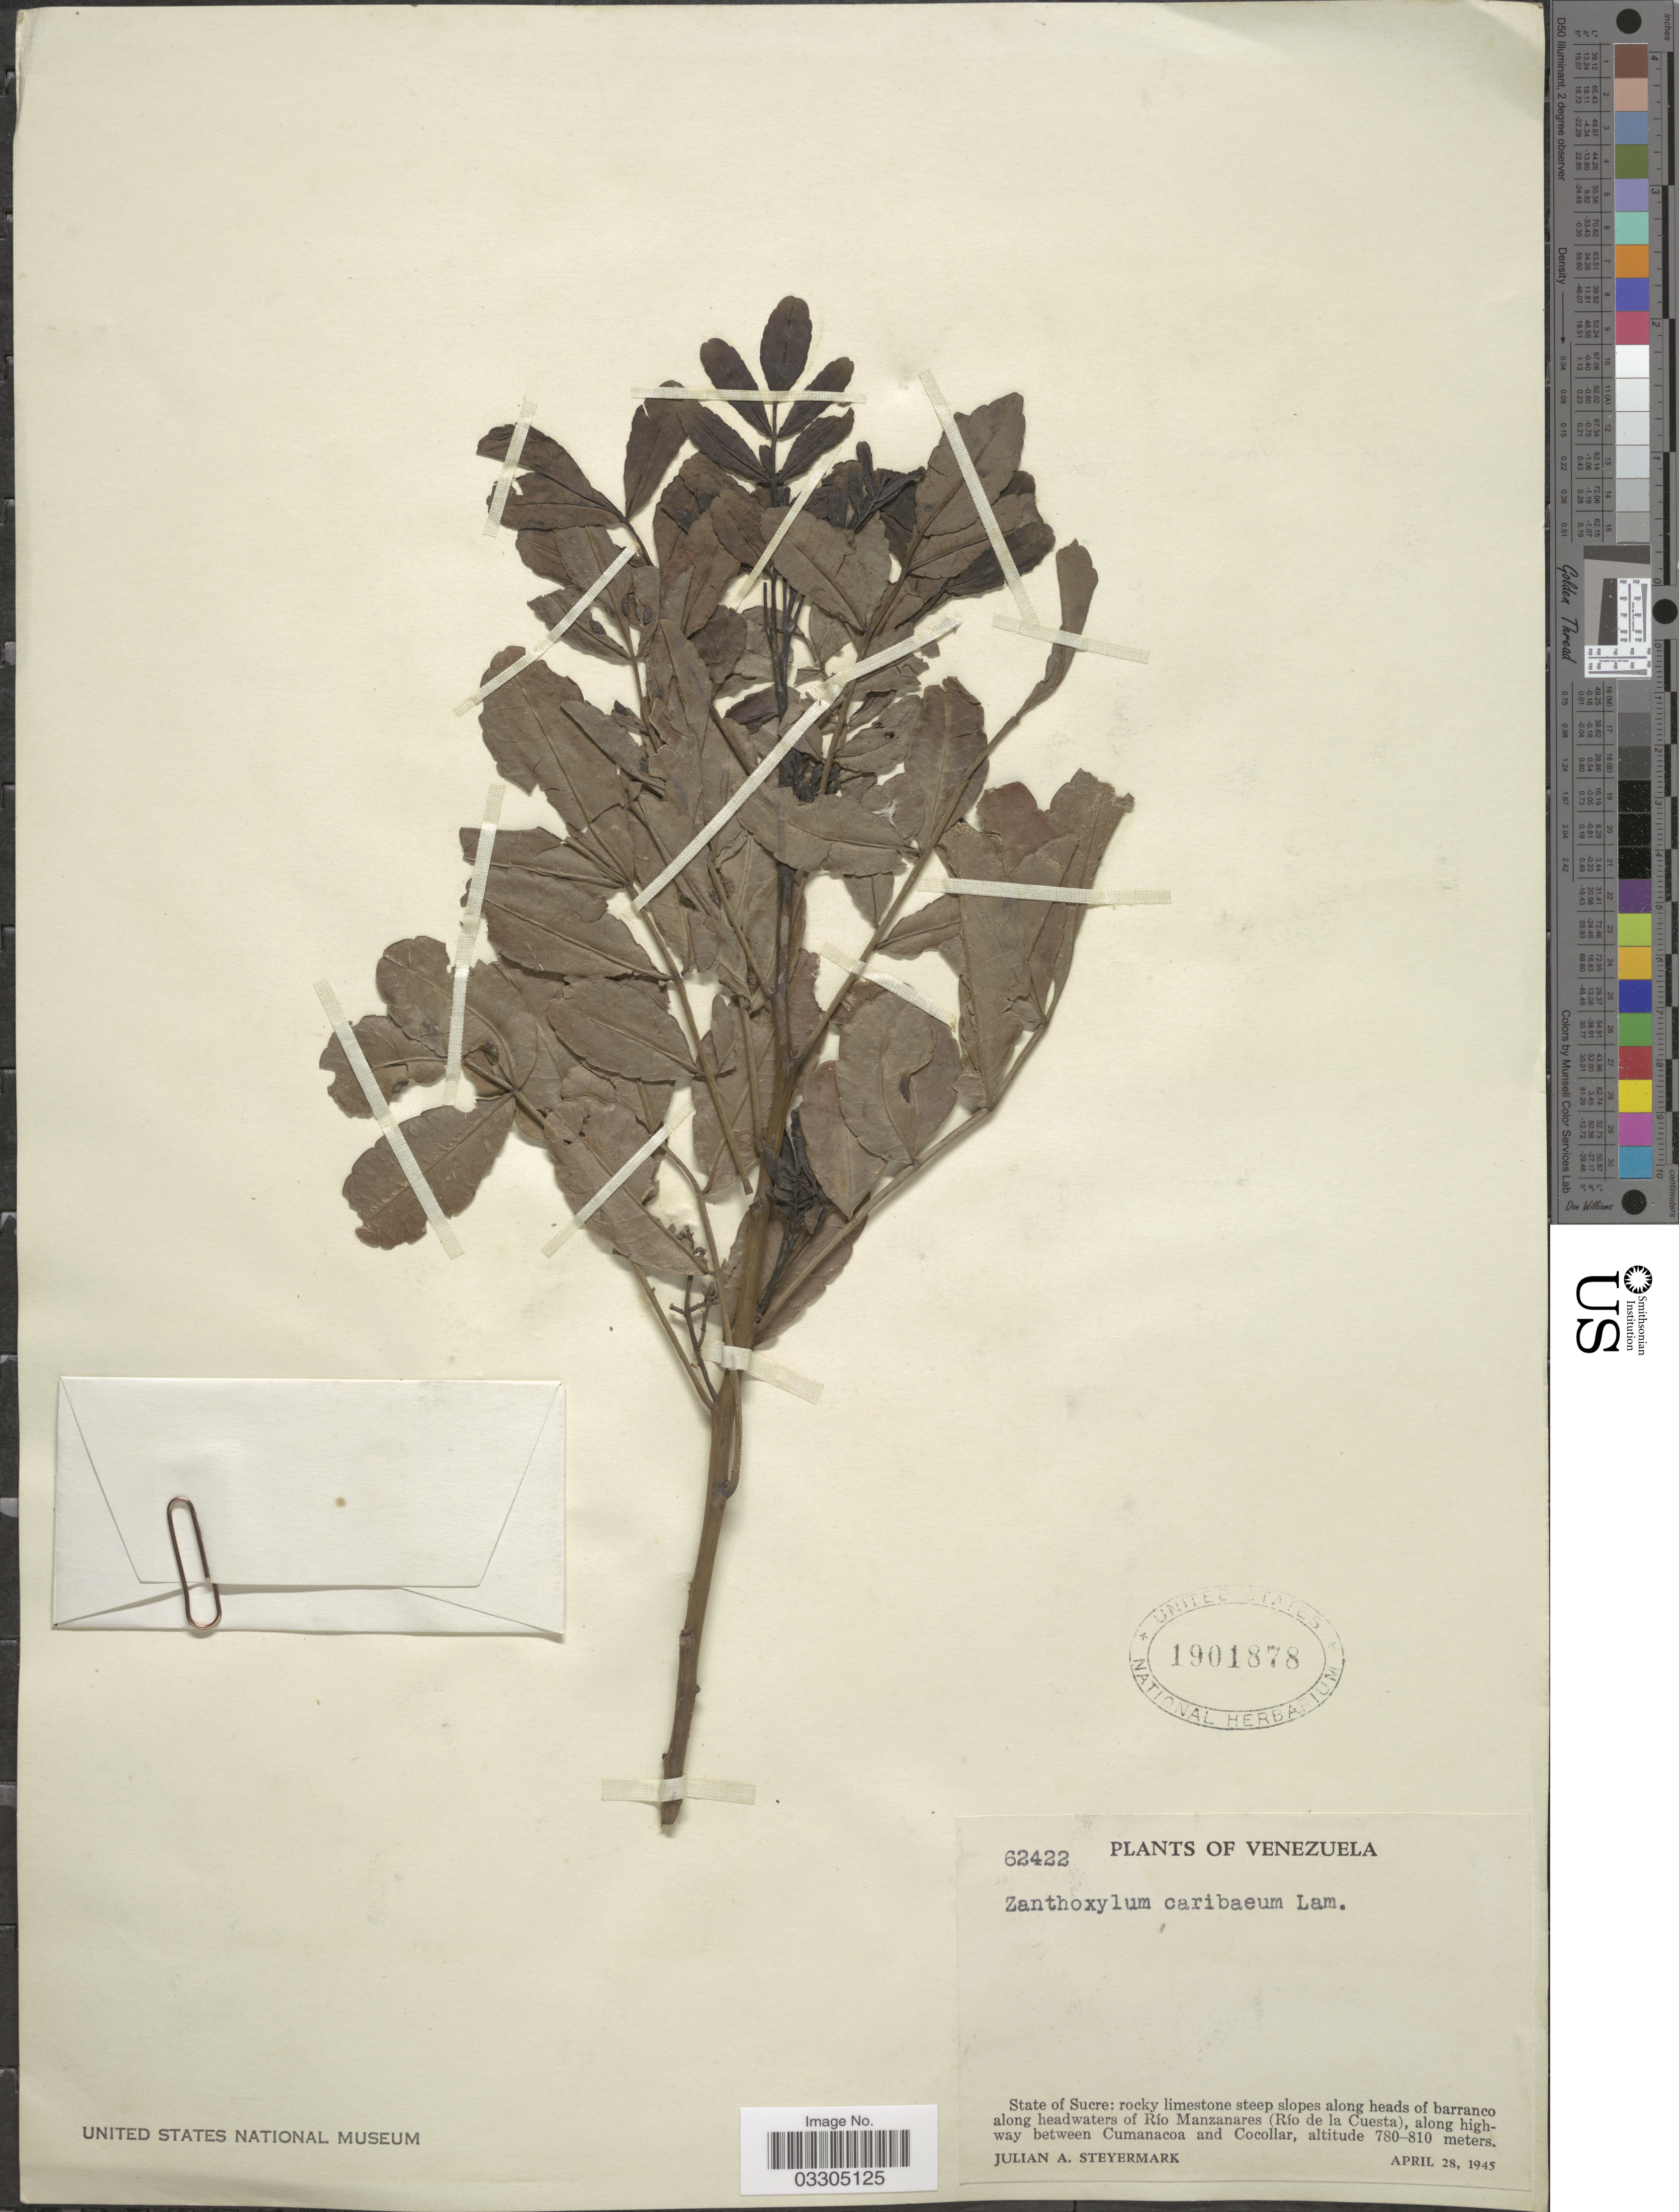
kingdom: Plantae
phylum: Tracheophyta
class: Magnoliopsida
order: Sapindales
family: Rutaceae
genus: Zanthoxylum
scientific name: Zanthoxylum fagara subsp. culantrilo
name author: (Kunth) Reynel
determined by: Londoño-Echeverri, Y.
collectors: J. Steyermark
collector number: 62422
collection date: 1945-04-28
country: Venezuela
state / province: Sucre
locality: Rocky limestone steep slopes along heads of barranco along headwaters of Río Manzanares (Río de la Cuesta), along highway between Cumanacoa and Cocollar.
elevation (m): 780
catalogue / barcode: US 1901878